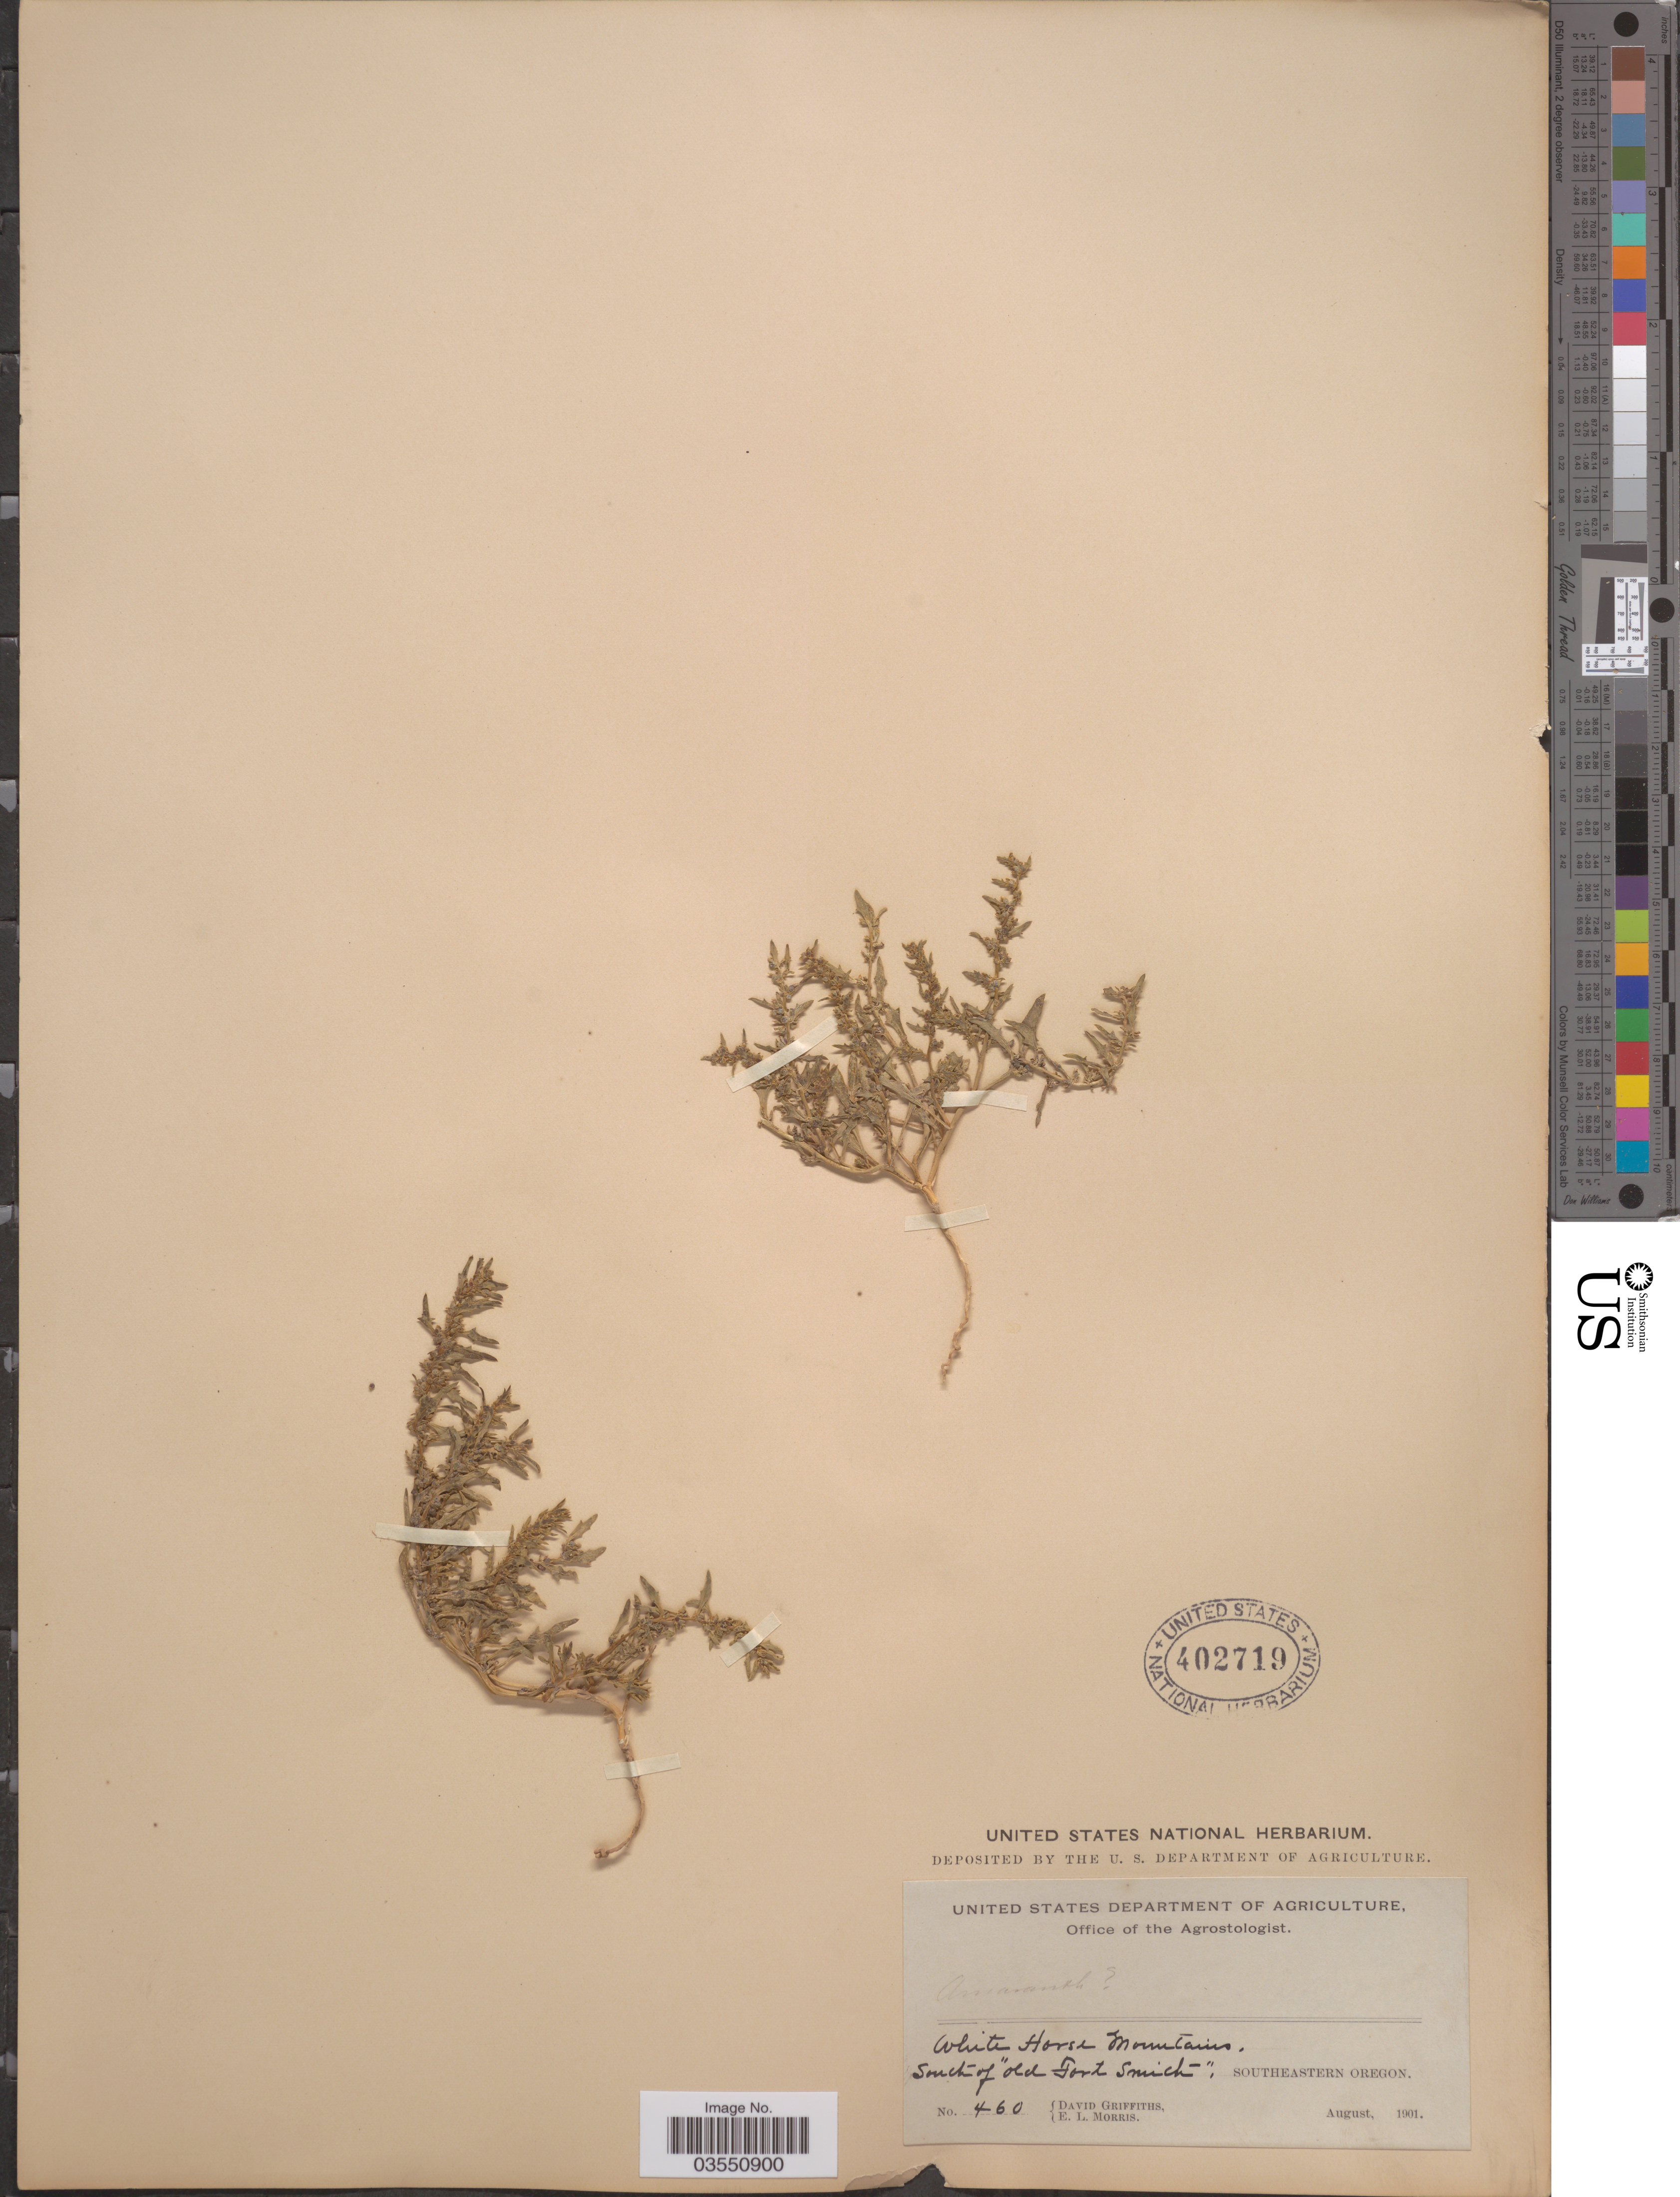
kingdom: Plantae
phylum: Tracheophyta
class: Magnoliopsida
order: Caryophyllales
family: Amaranthaceae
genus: Blitum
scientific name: Blitum nuttallianum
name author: Schult.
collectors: D. Griffiths & E. Morris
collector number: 460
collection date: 1901-08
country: United States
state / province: Oregon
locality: White Horse Mountains. South of "Old Fort Smith", Southeastern Oregon.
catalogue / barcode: US 402719